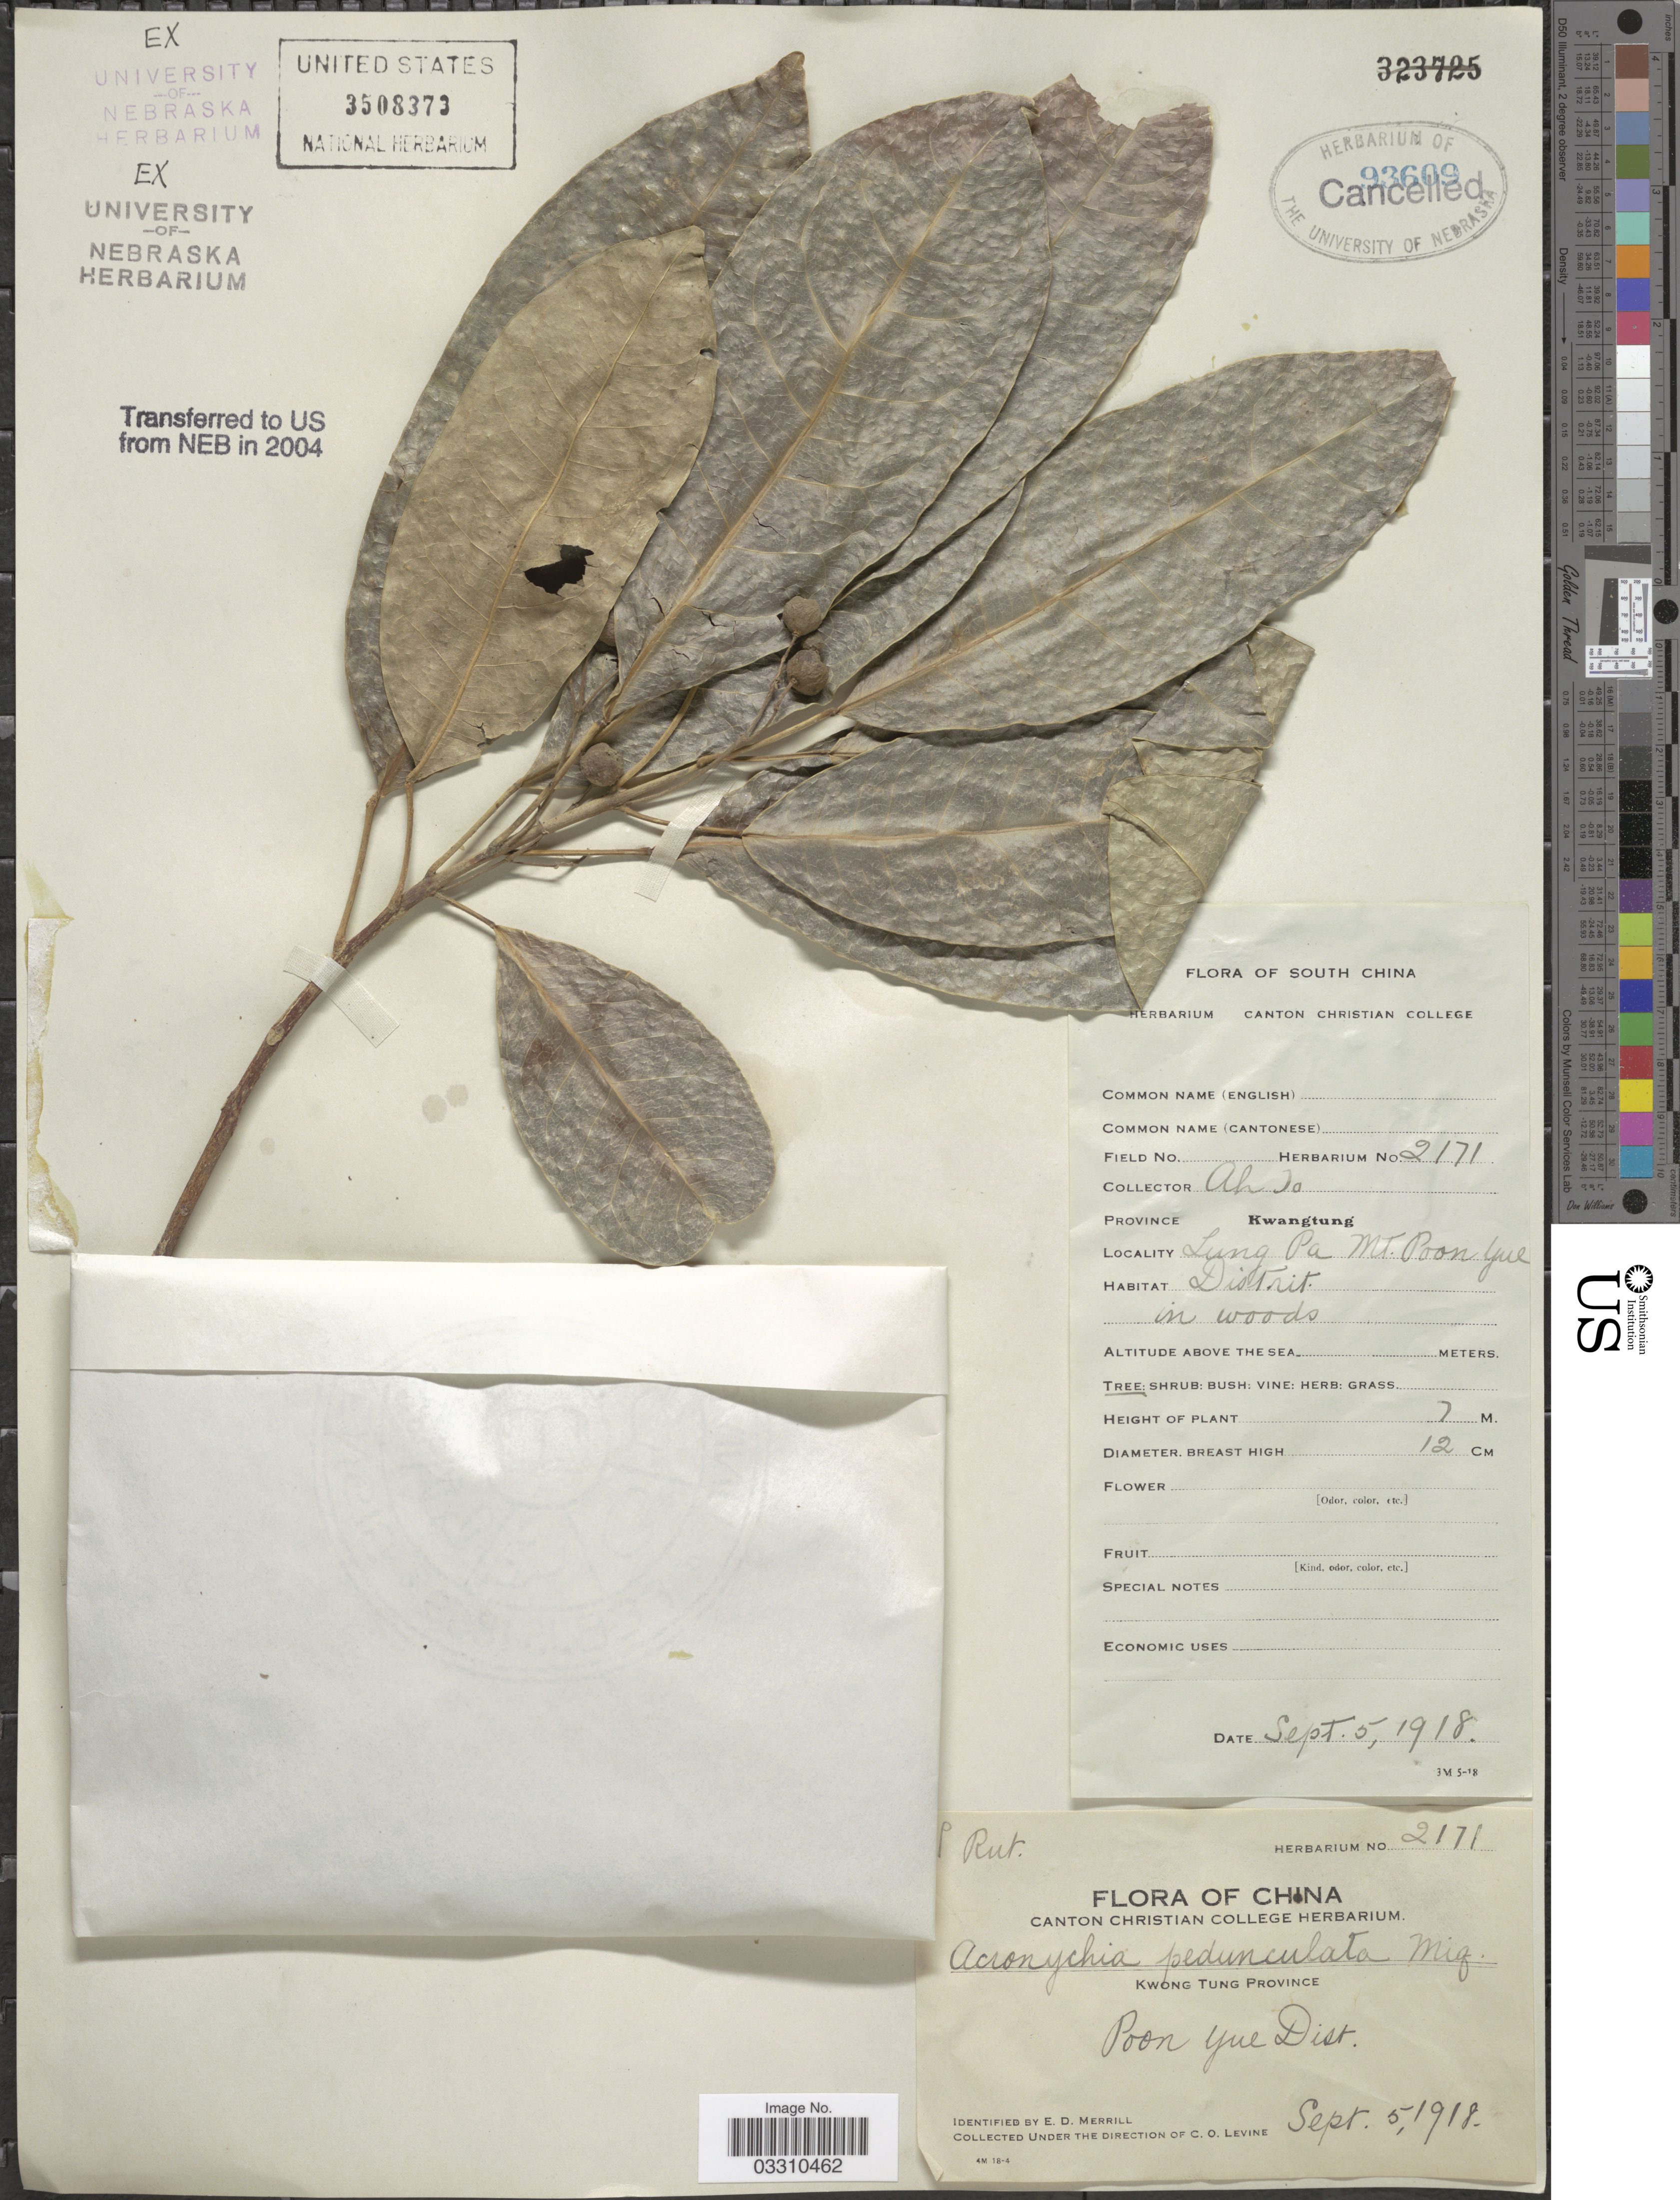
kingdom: Plantae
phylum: Tracheophyta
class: Magnoliopsida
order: Sapindales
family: Rutaceae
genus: Acronychia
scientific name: Acronychia pedunculata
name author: (L.) Miq.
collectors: Ah To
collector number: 2171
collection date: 1918-09-05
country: China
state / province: Guangdong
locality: South China, Kwong Tung Province, Poon Yue Dist., Lung Pa Mt.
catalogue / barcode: US 3508373